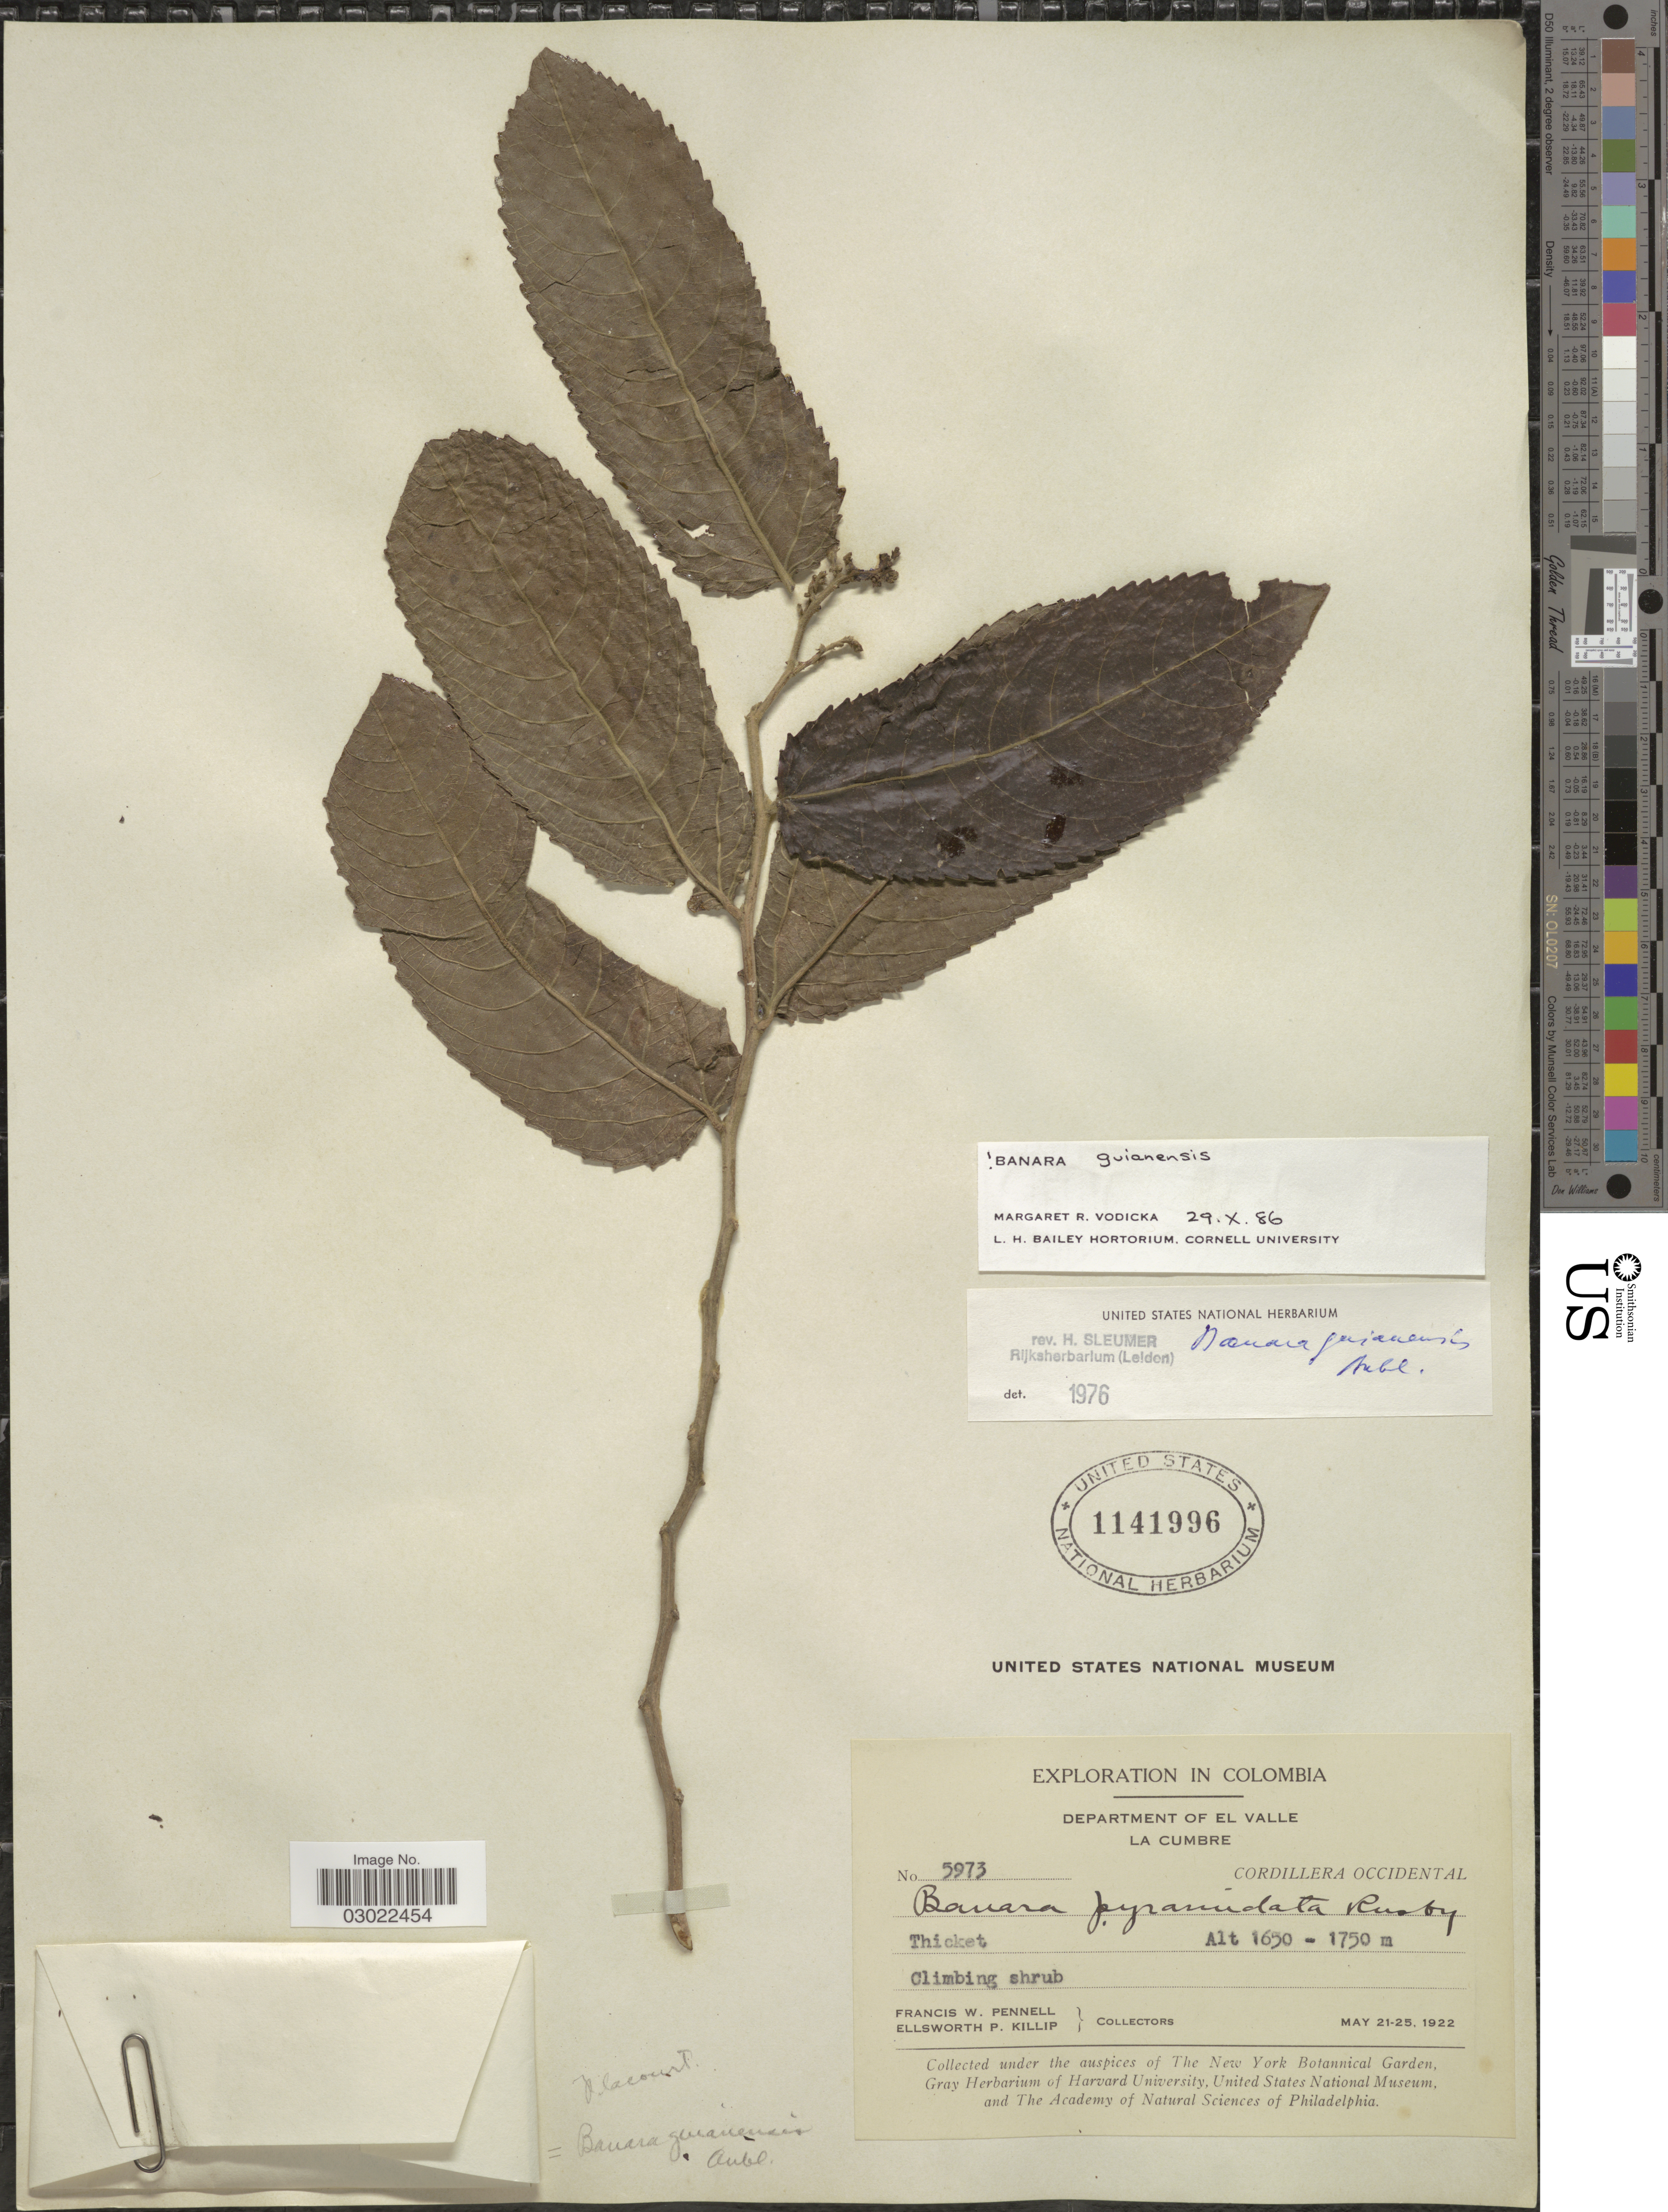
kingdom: Plantae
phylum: Tracheophyta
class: Magnoliopsida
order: Malpighiales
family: Salicaceae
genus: Banara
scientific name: Banara guianensis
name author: Aubl.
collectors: F. W. Pennell & E. P. Killip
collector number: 5973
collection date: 1922-05-21/1922-05-25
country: Colombia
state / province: Valle del Cauca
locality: Department of El Valle. La Cumbre. Cordillera Occidental. Thicket.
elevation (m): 1650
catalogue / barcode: US 1141996